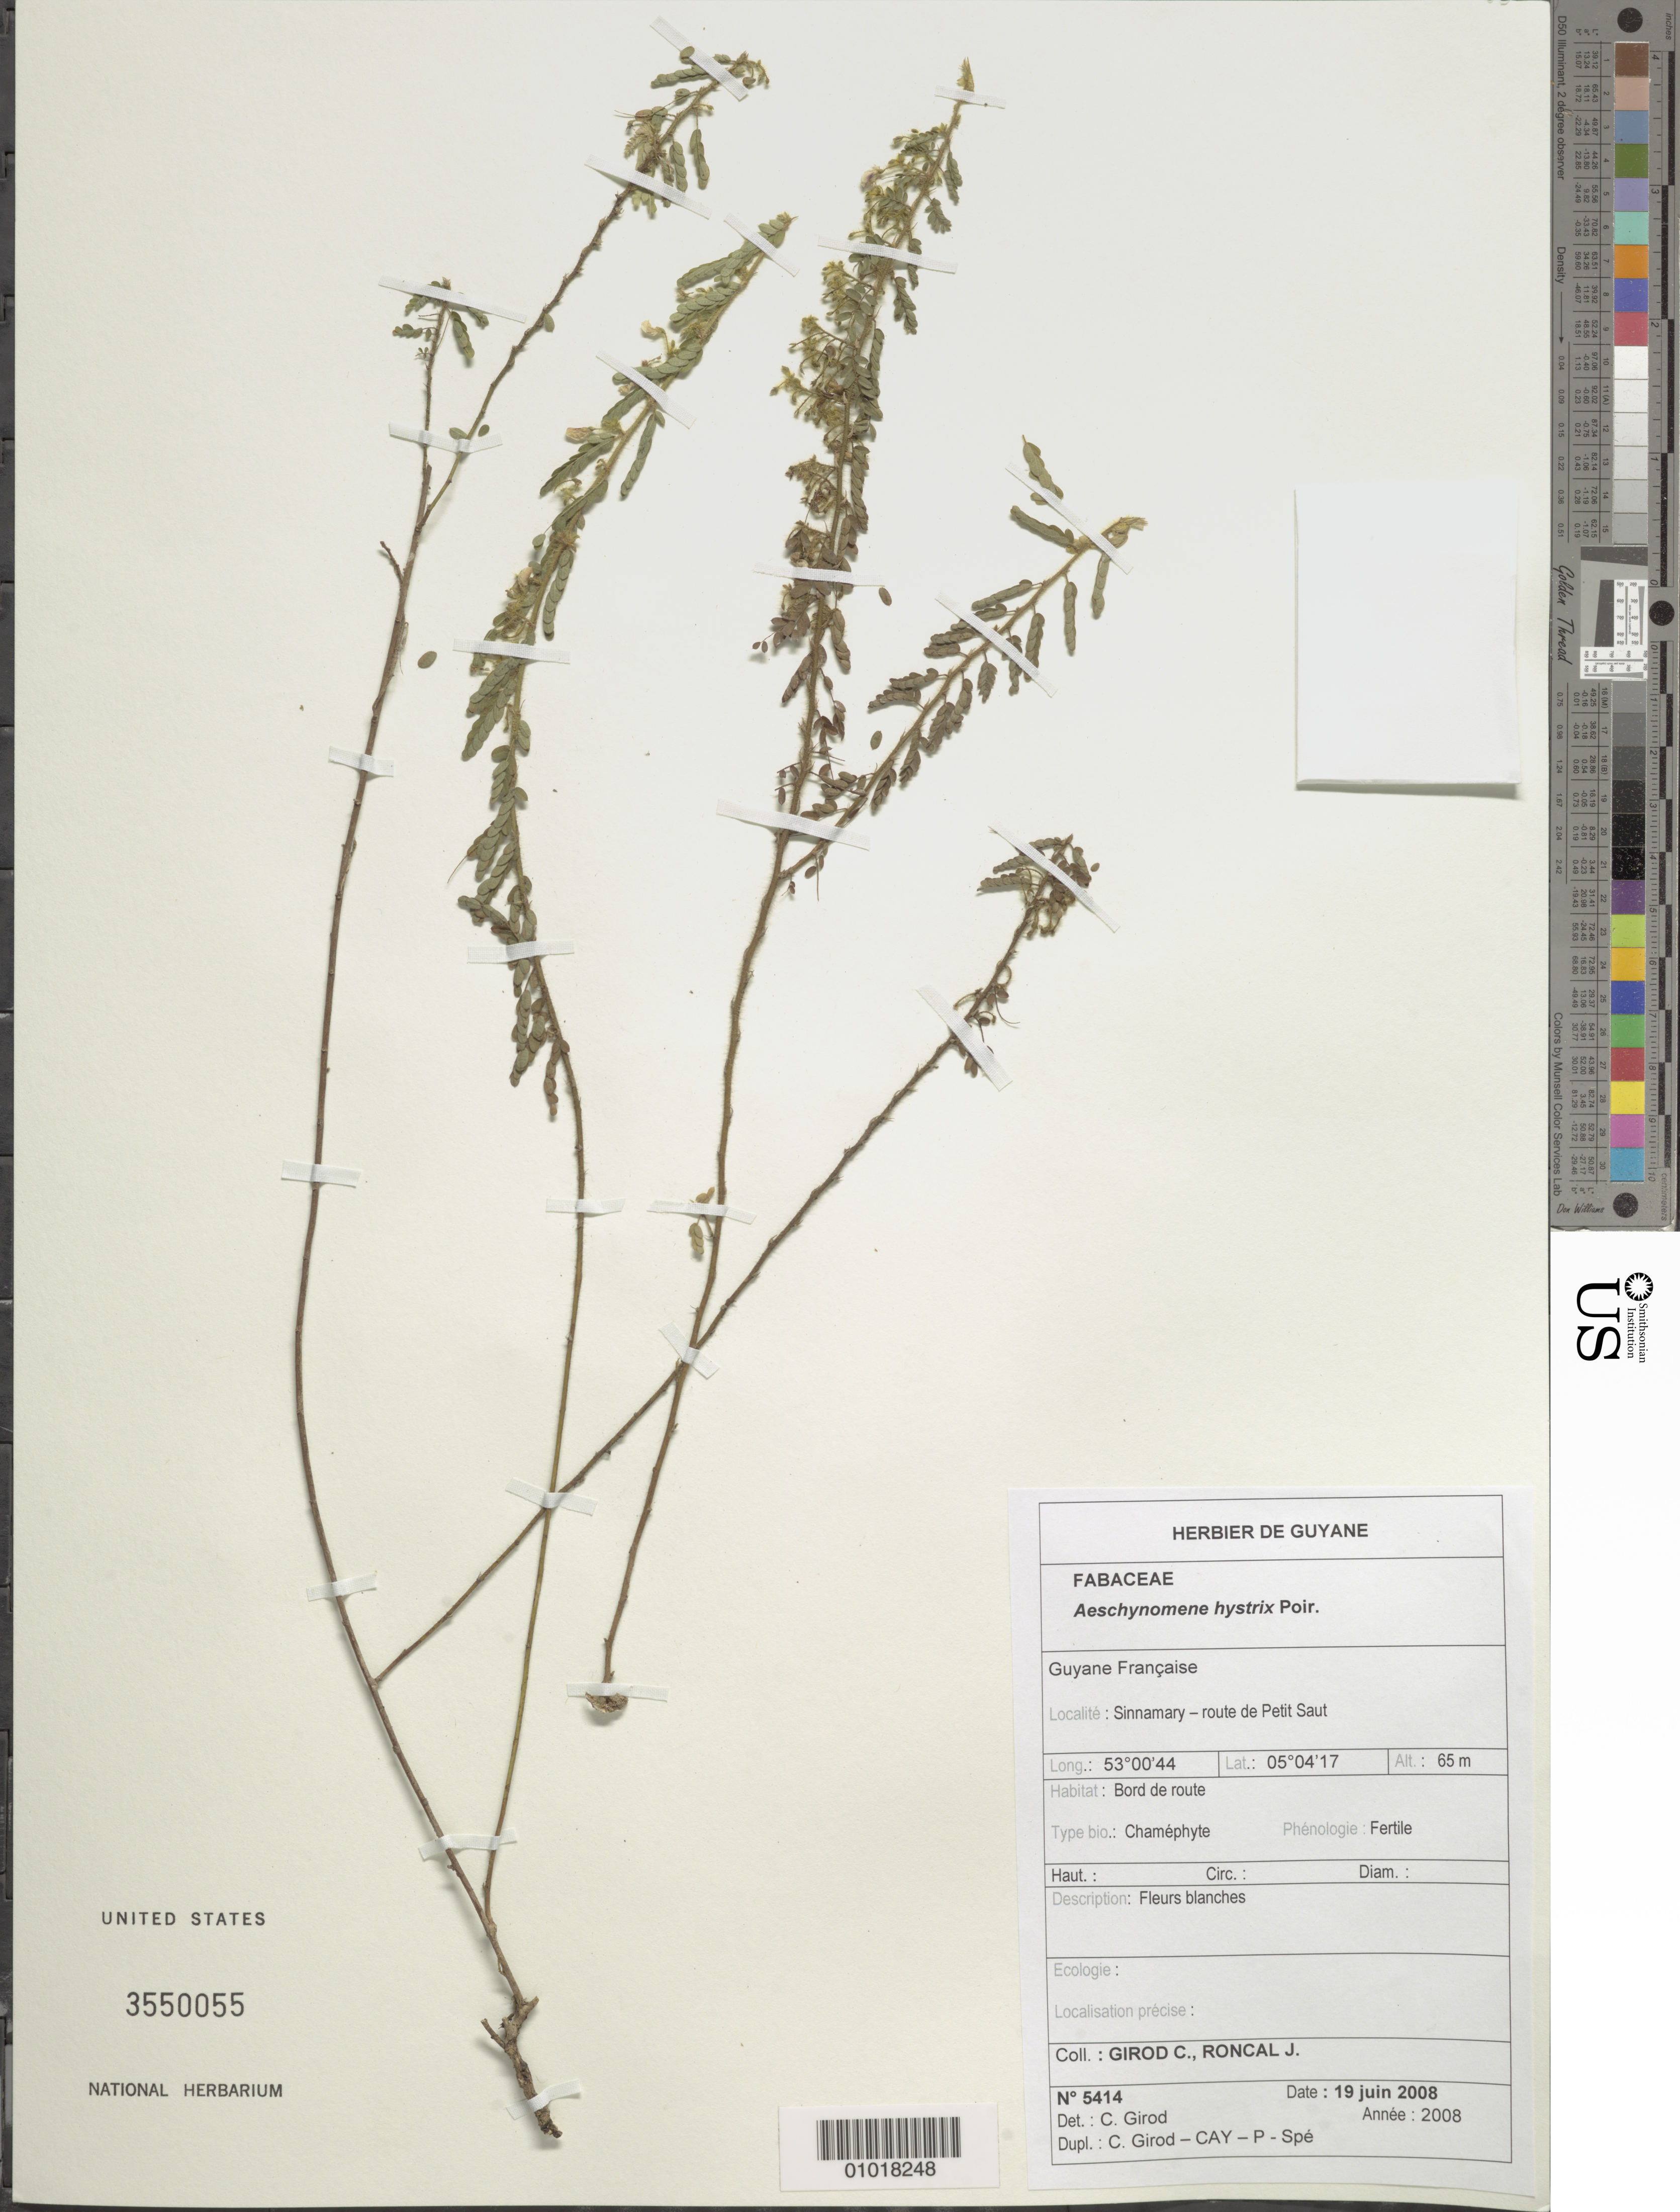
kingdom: Plantae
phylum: Tracheophyta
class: Magnoliopsida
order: Fabales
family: Fabaceae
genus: Aeschynomene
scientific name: Aeschynomene histrix var. histrix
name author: Poir.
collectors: C. Girod & J. Roncal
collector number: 5414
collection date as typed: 19-Jun-08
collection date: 2008-06-19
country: French Guiana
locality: Sinnamary - route de Petit Saut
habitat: Borde de route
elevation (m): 65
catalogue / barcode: US 3550055